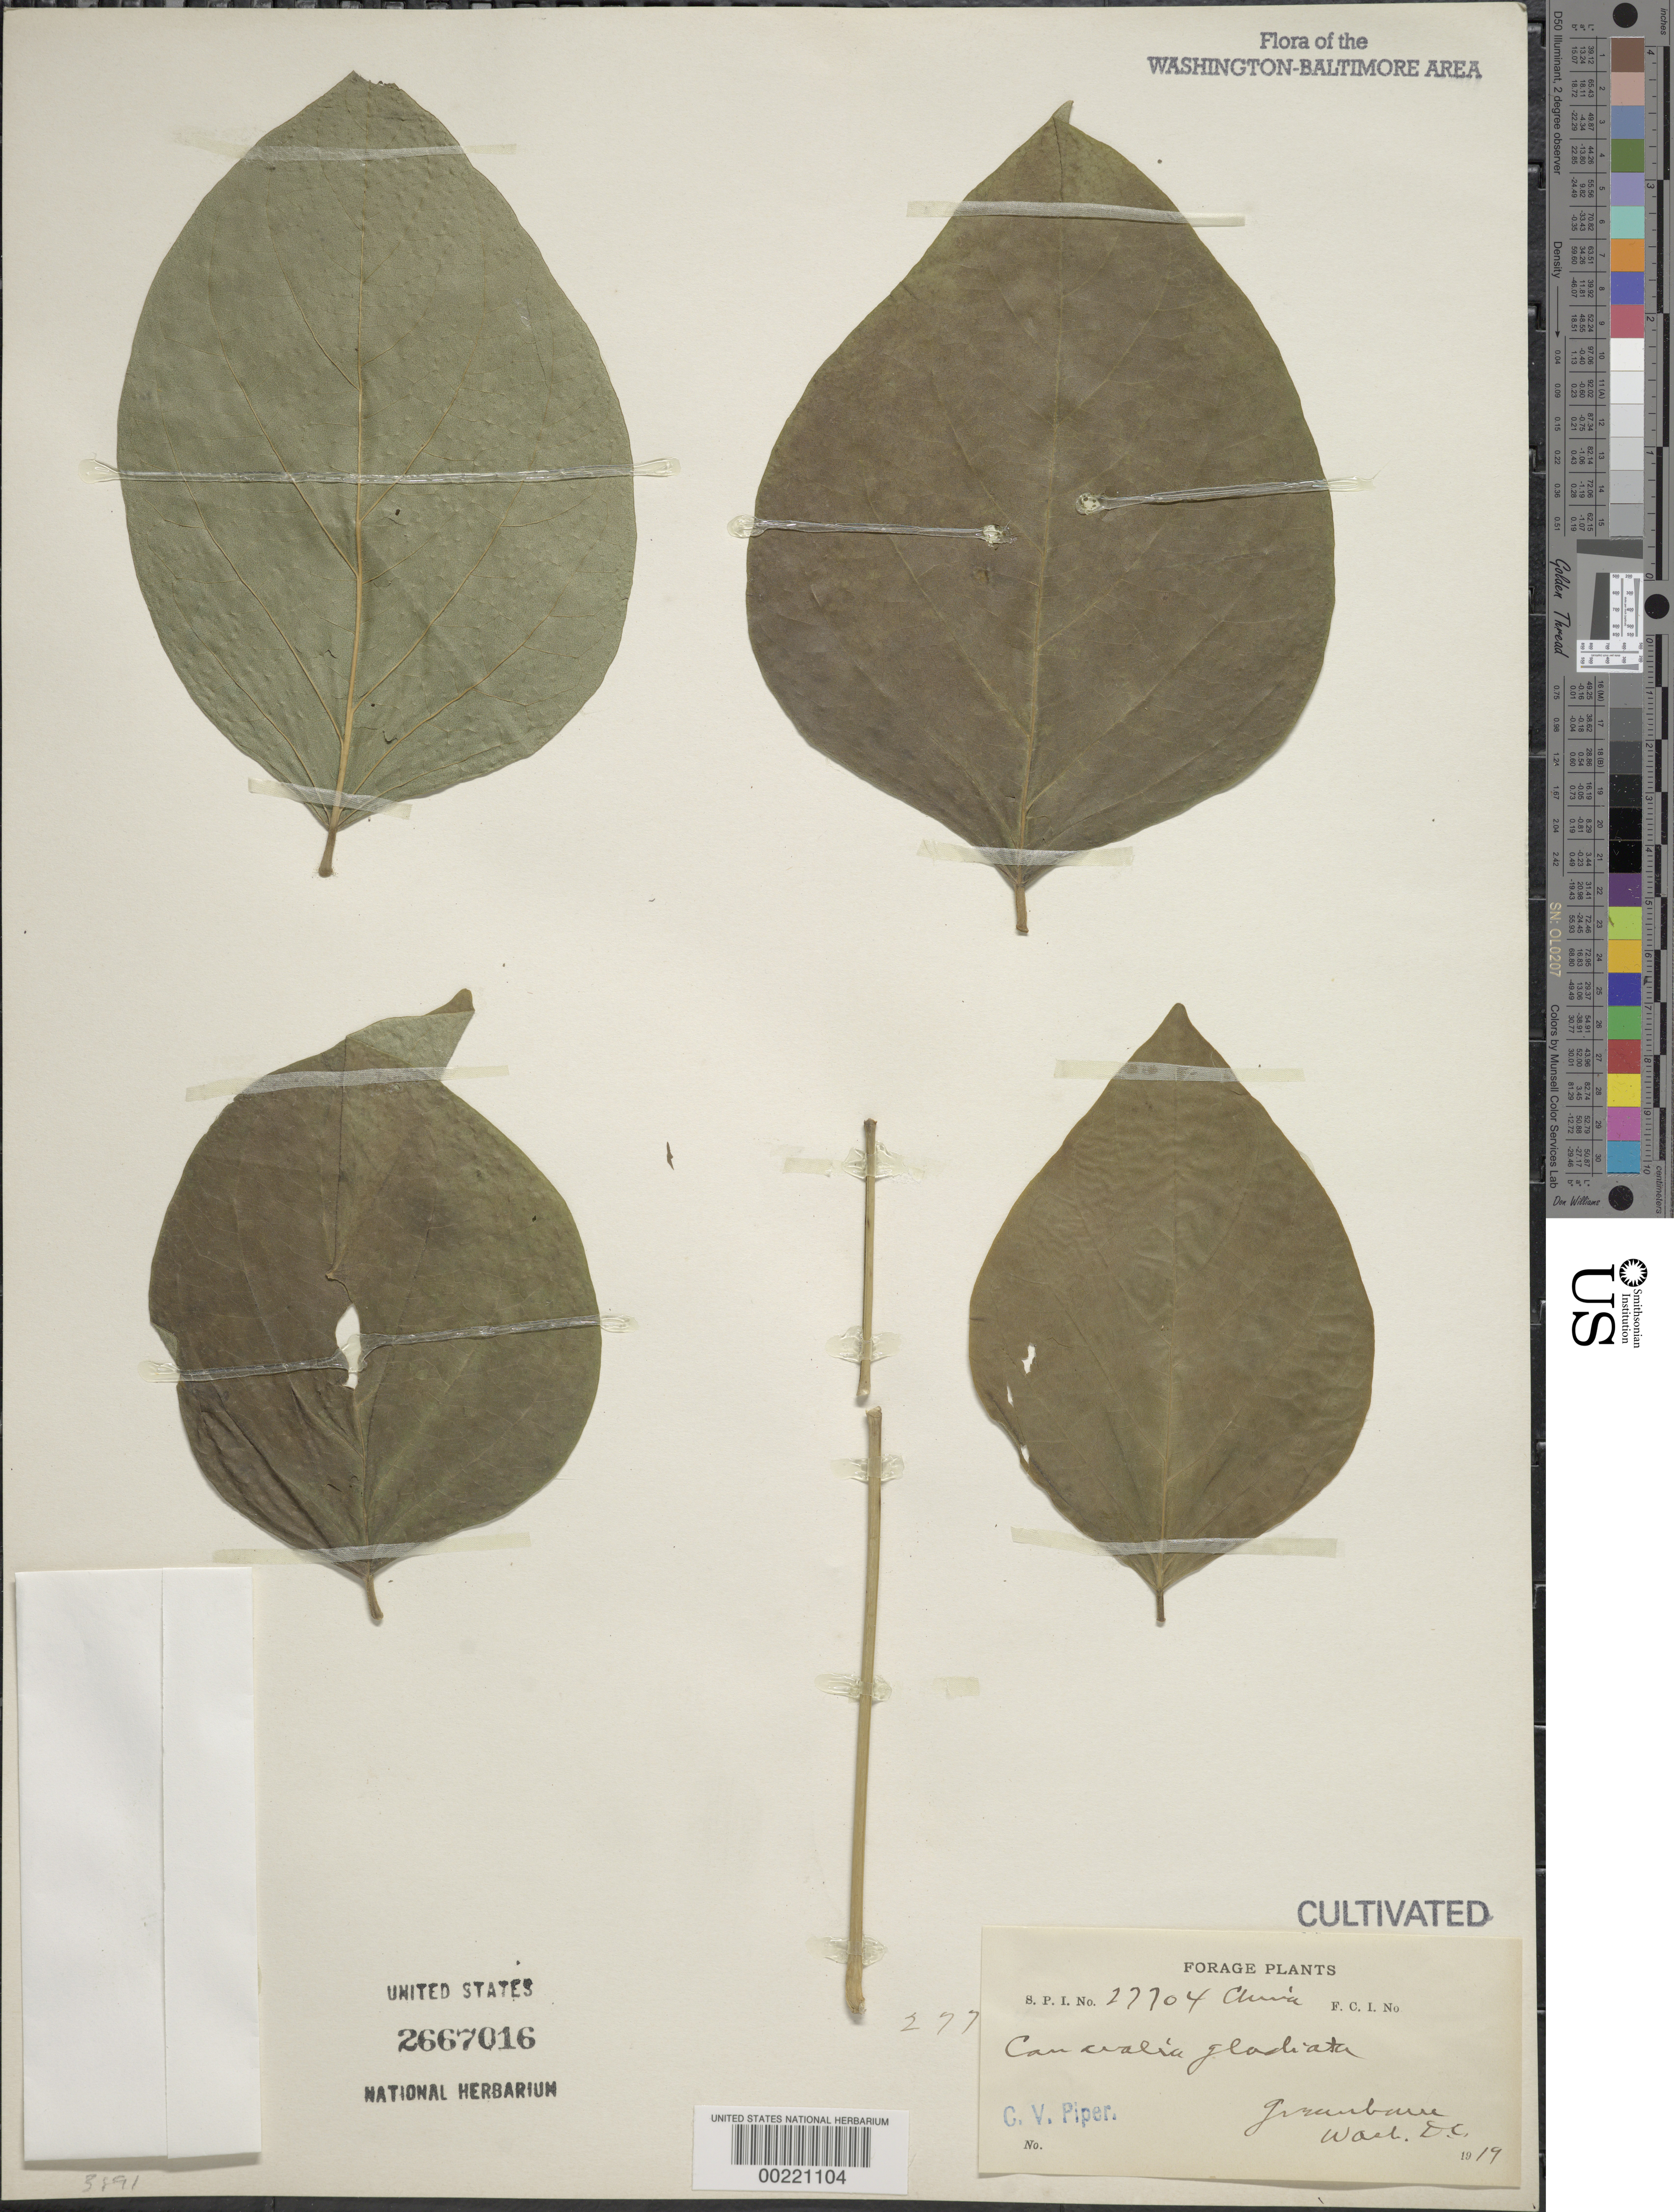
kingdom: Plantae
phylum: Tracheophyta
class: Magnoliopsida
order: Fabales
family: Fabaceae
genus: Canavalia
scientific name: Canavalia gladiata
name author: (Jacq.) DC.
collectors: C. V. Piper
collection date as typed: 1919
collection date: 1919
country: United States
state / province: District of Columbia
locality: Greenhouse, washington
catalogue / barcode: US 22667016